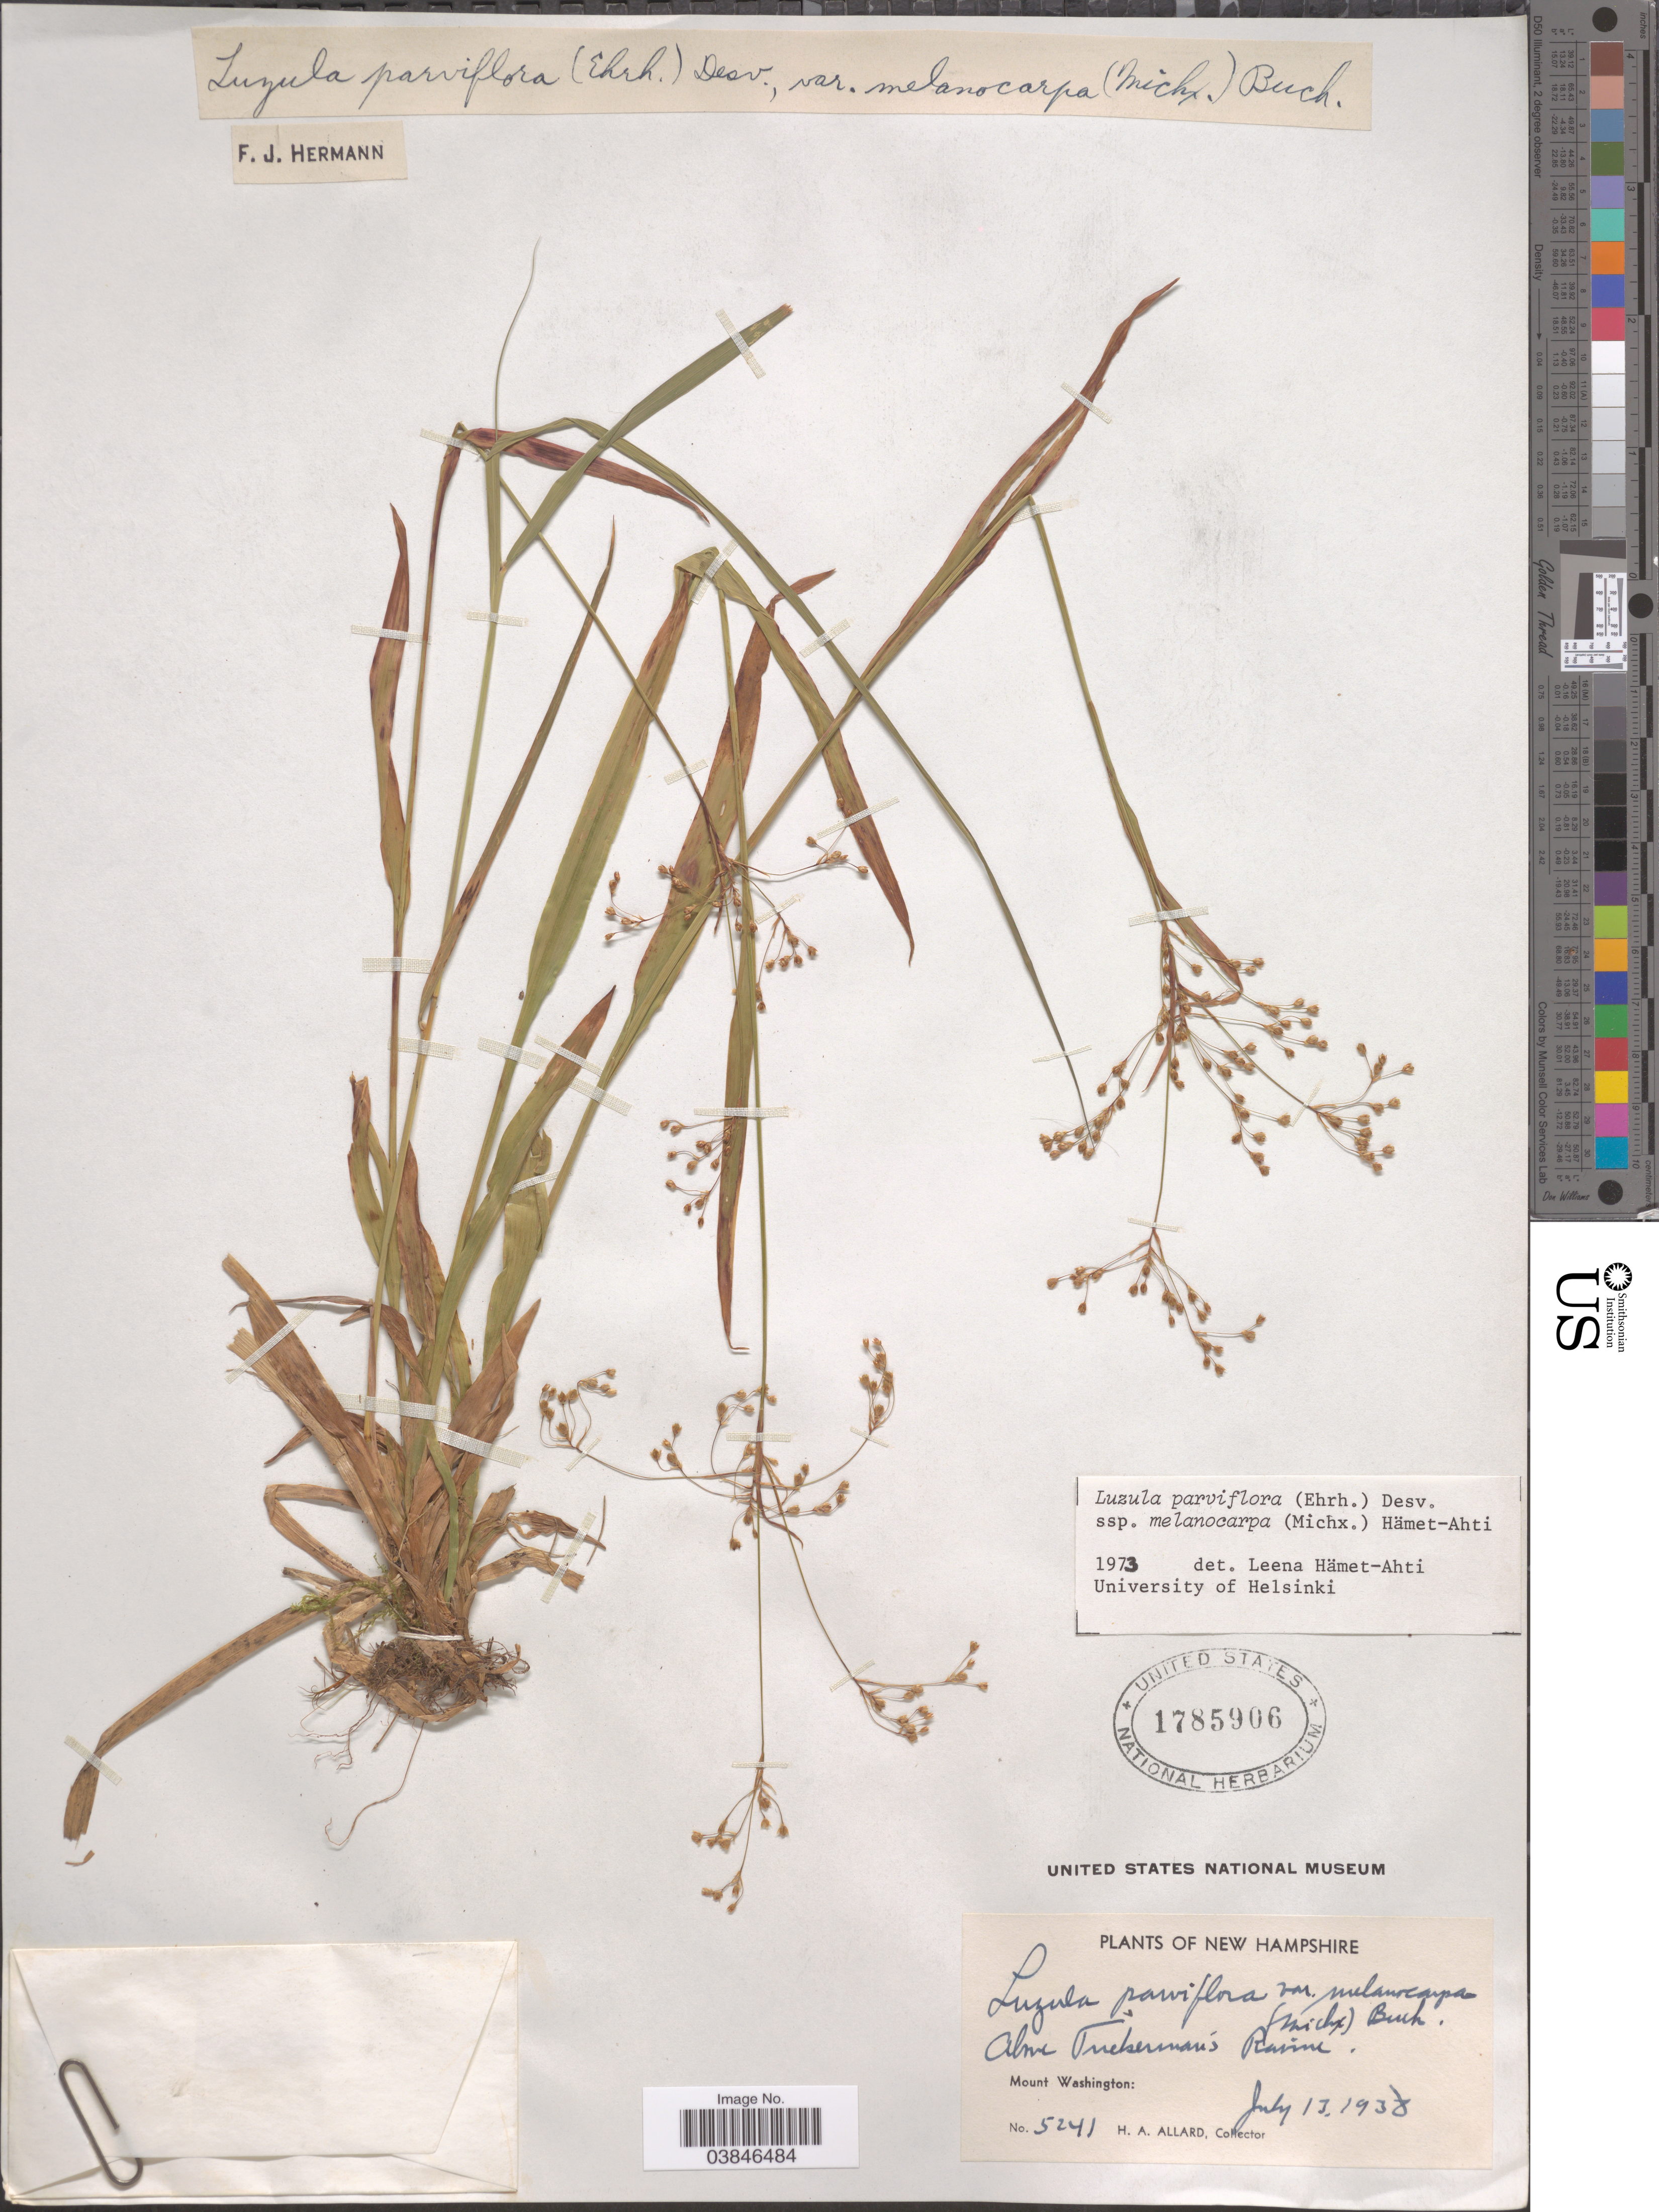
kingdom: Plantae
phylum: Tracheophyta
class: Liliopsida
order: Poales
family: Juncaceae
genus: Luzula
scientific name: Luzula parviflora subsp. melanocarpa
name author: Desv.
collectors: H. A. Allard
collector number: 5241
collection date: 1938-07-13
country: United States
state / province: New Hampshire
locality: Above Tuckerman's Ravine. Mount Washington.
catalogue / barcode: US 1785906